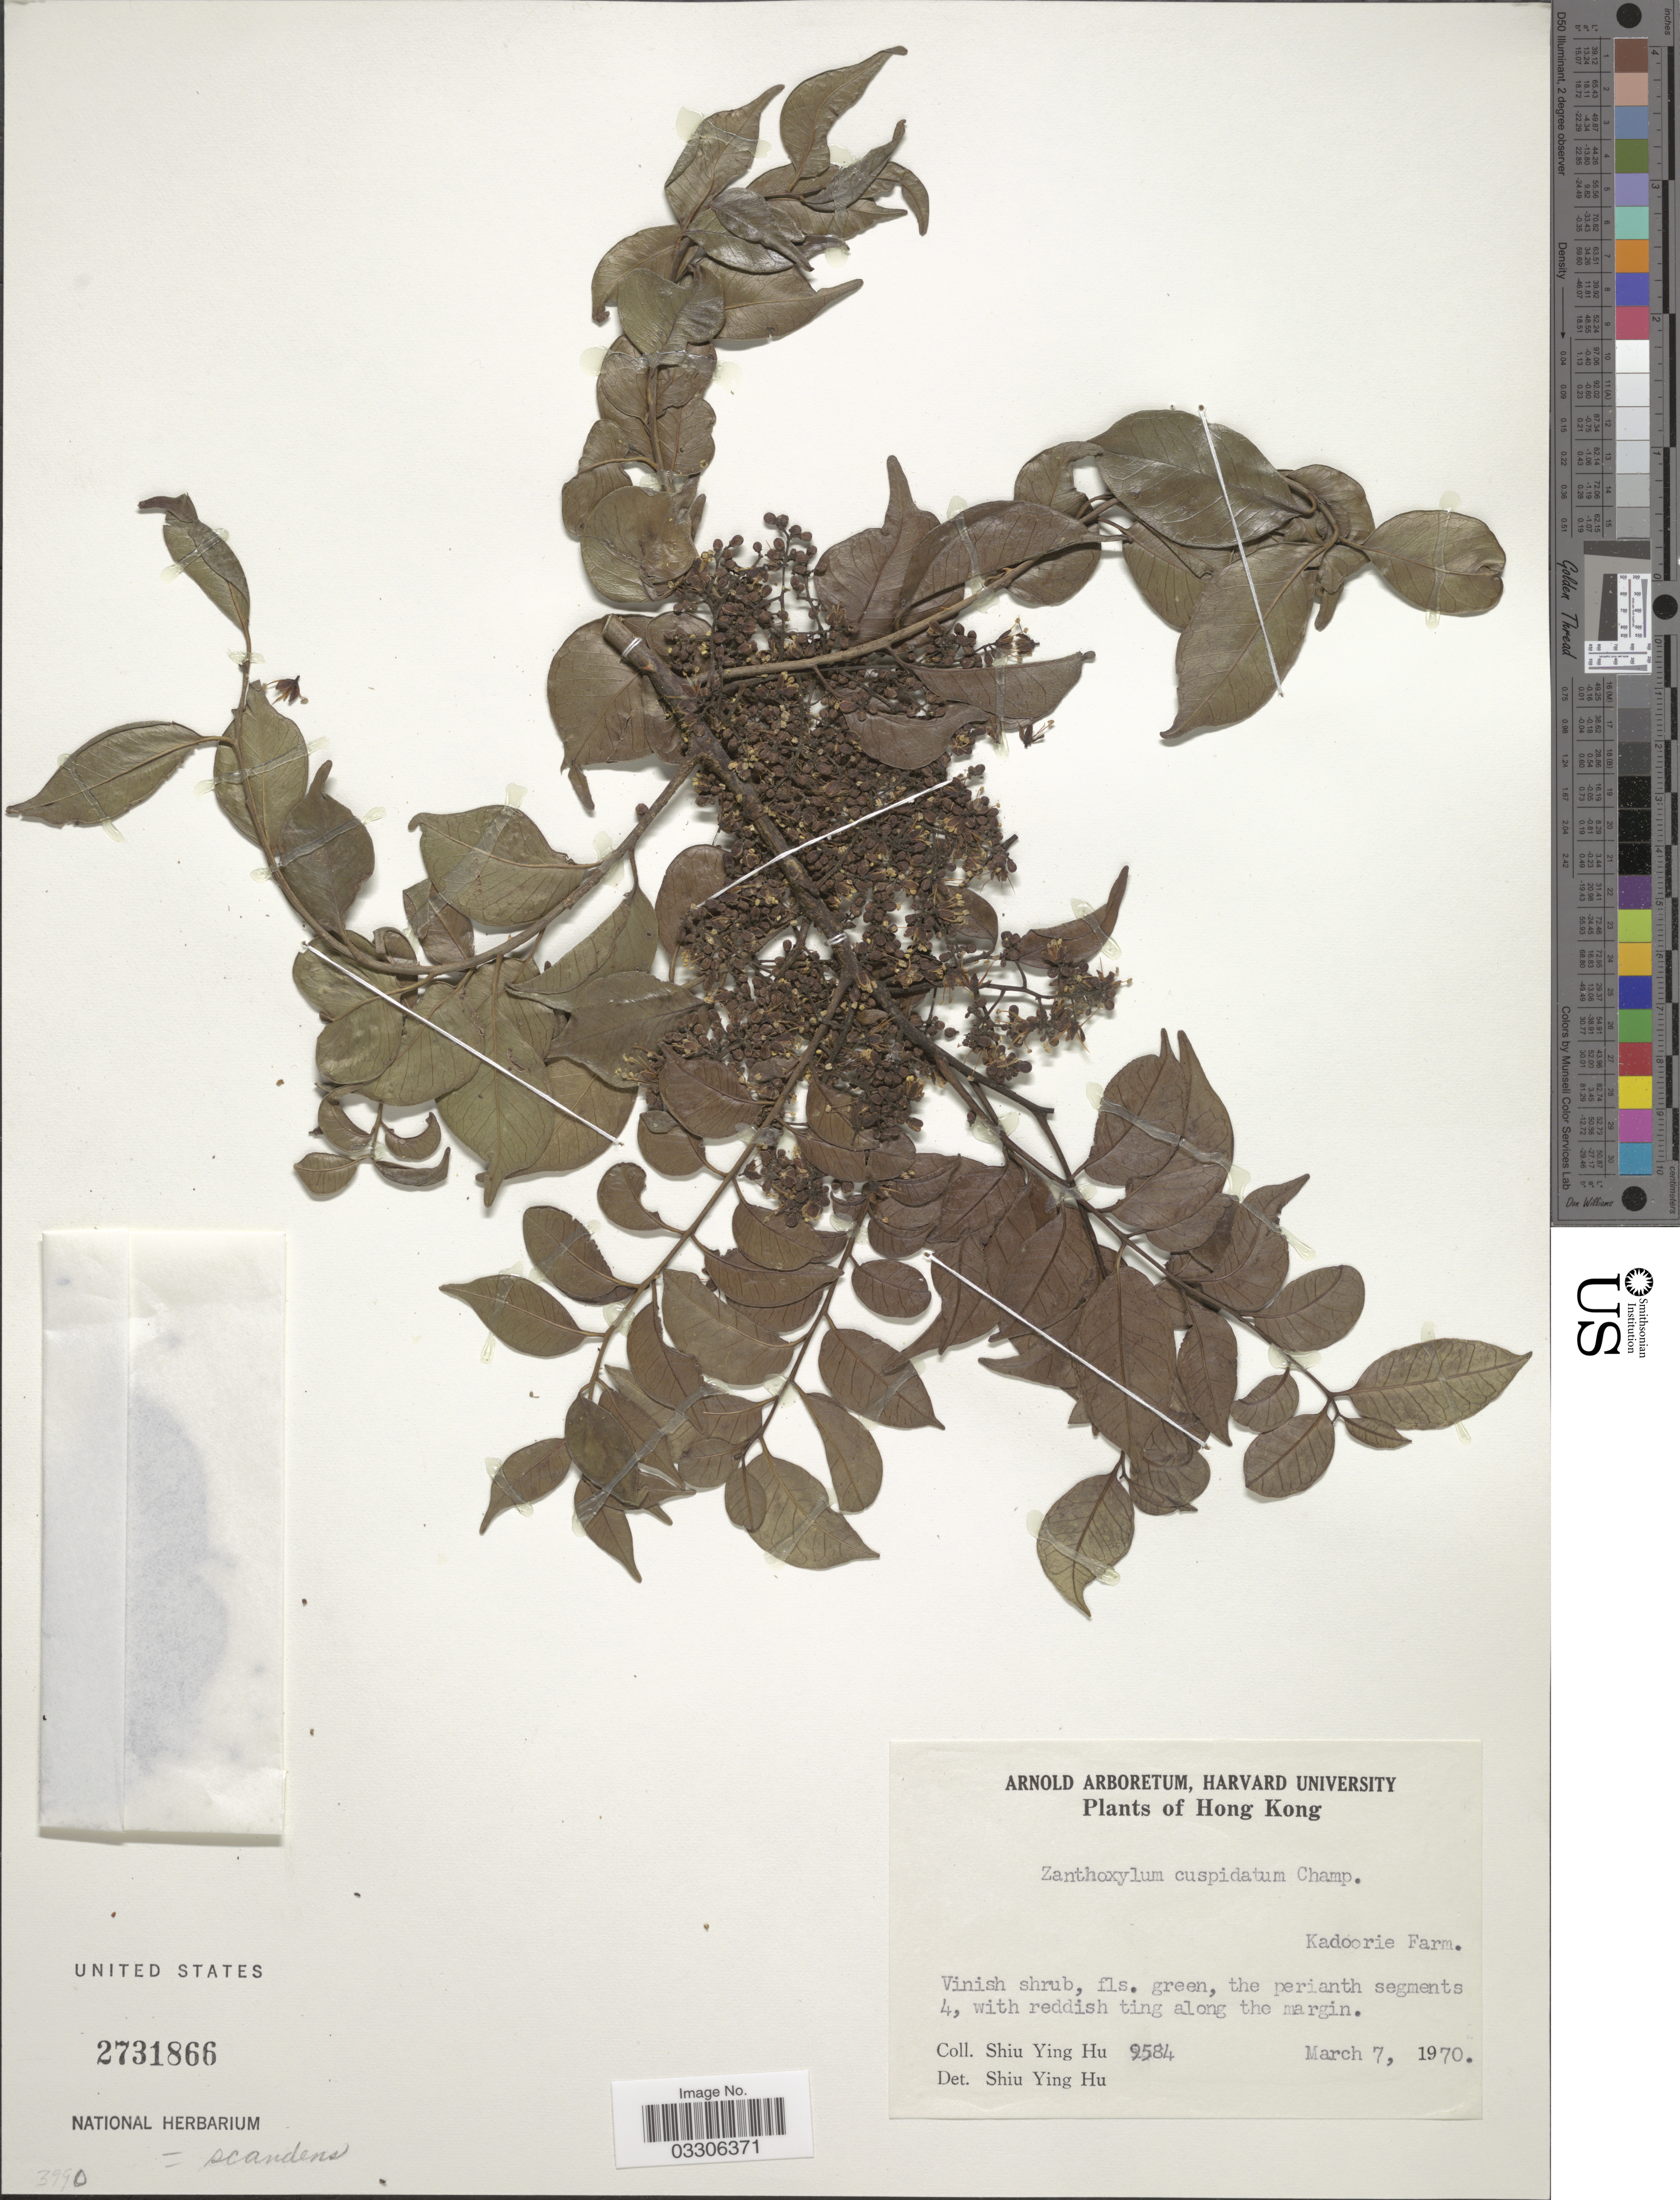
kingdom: Plantae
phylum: Tracheophyta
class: Magnoliopsida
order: Sapindales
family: Rutaceae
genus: Zanthoxylum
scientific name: Zanthoxylum scandens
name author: Blume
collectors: S. Y. Hu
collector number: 9584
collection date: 1970-03-07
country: China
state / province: Hong Kong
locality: Kadoorie Farm.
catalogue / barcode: US 2731866